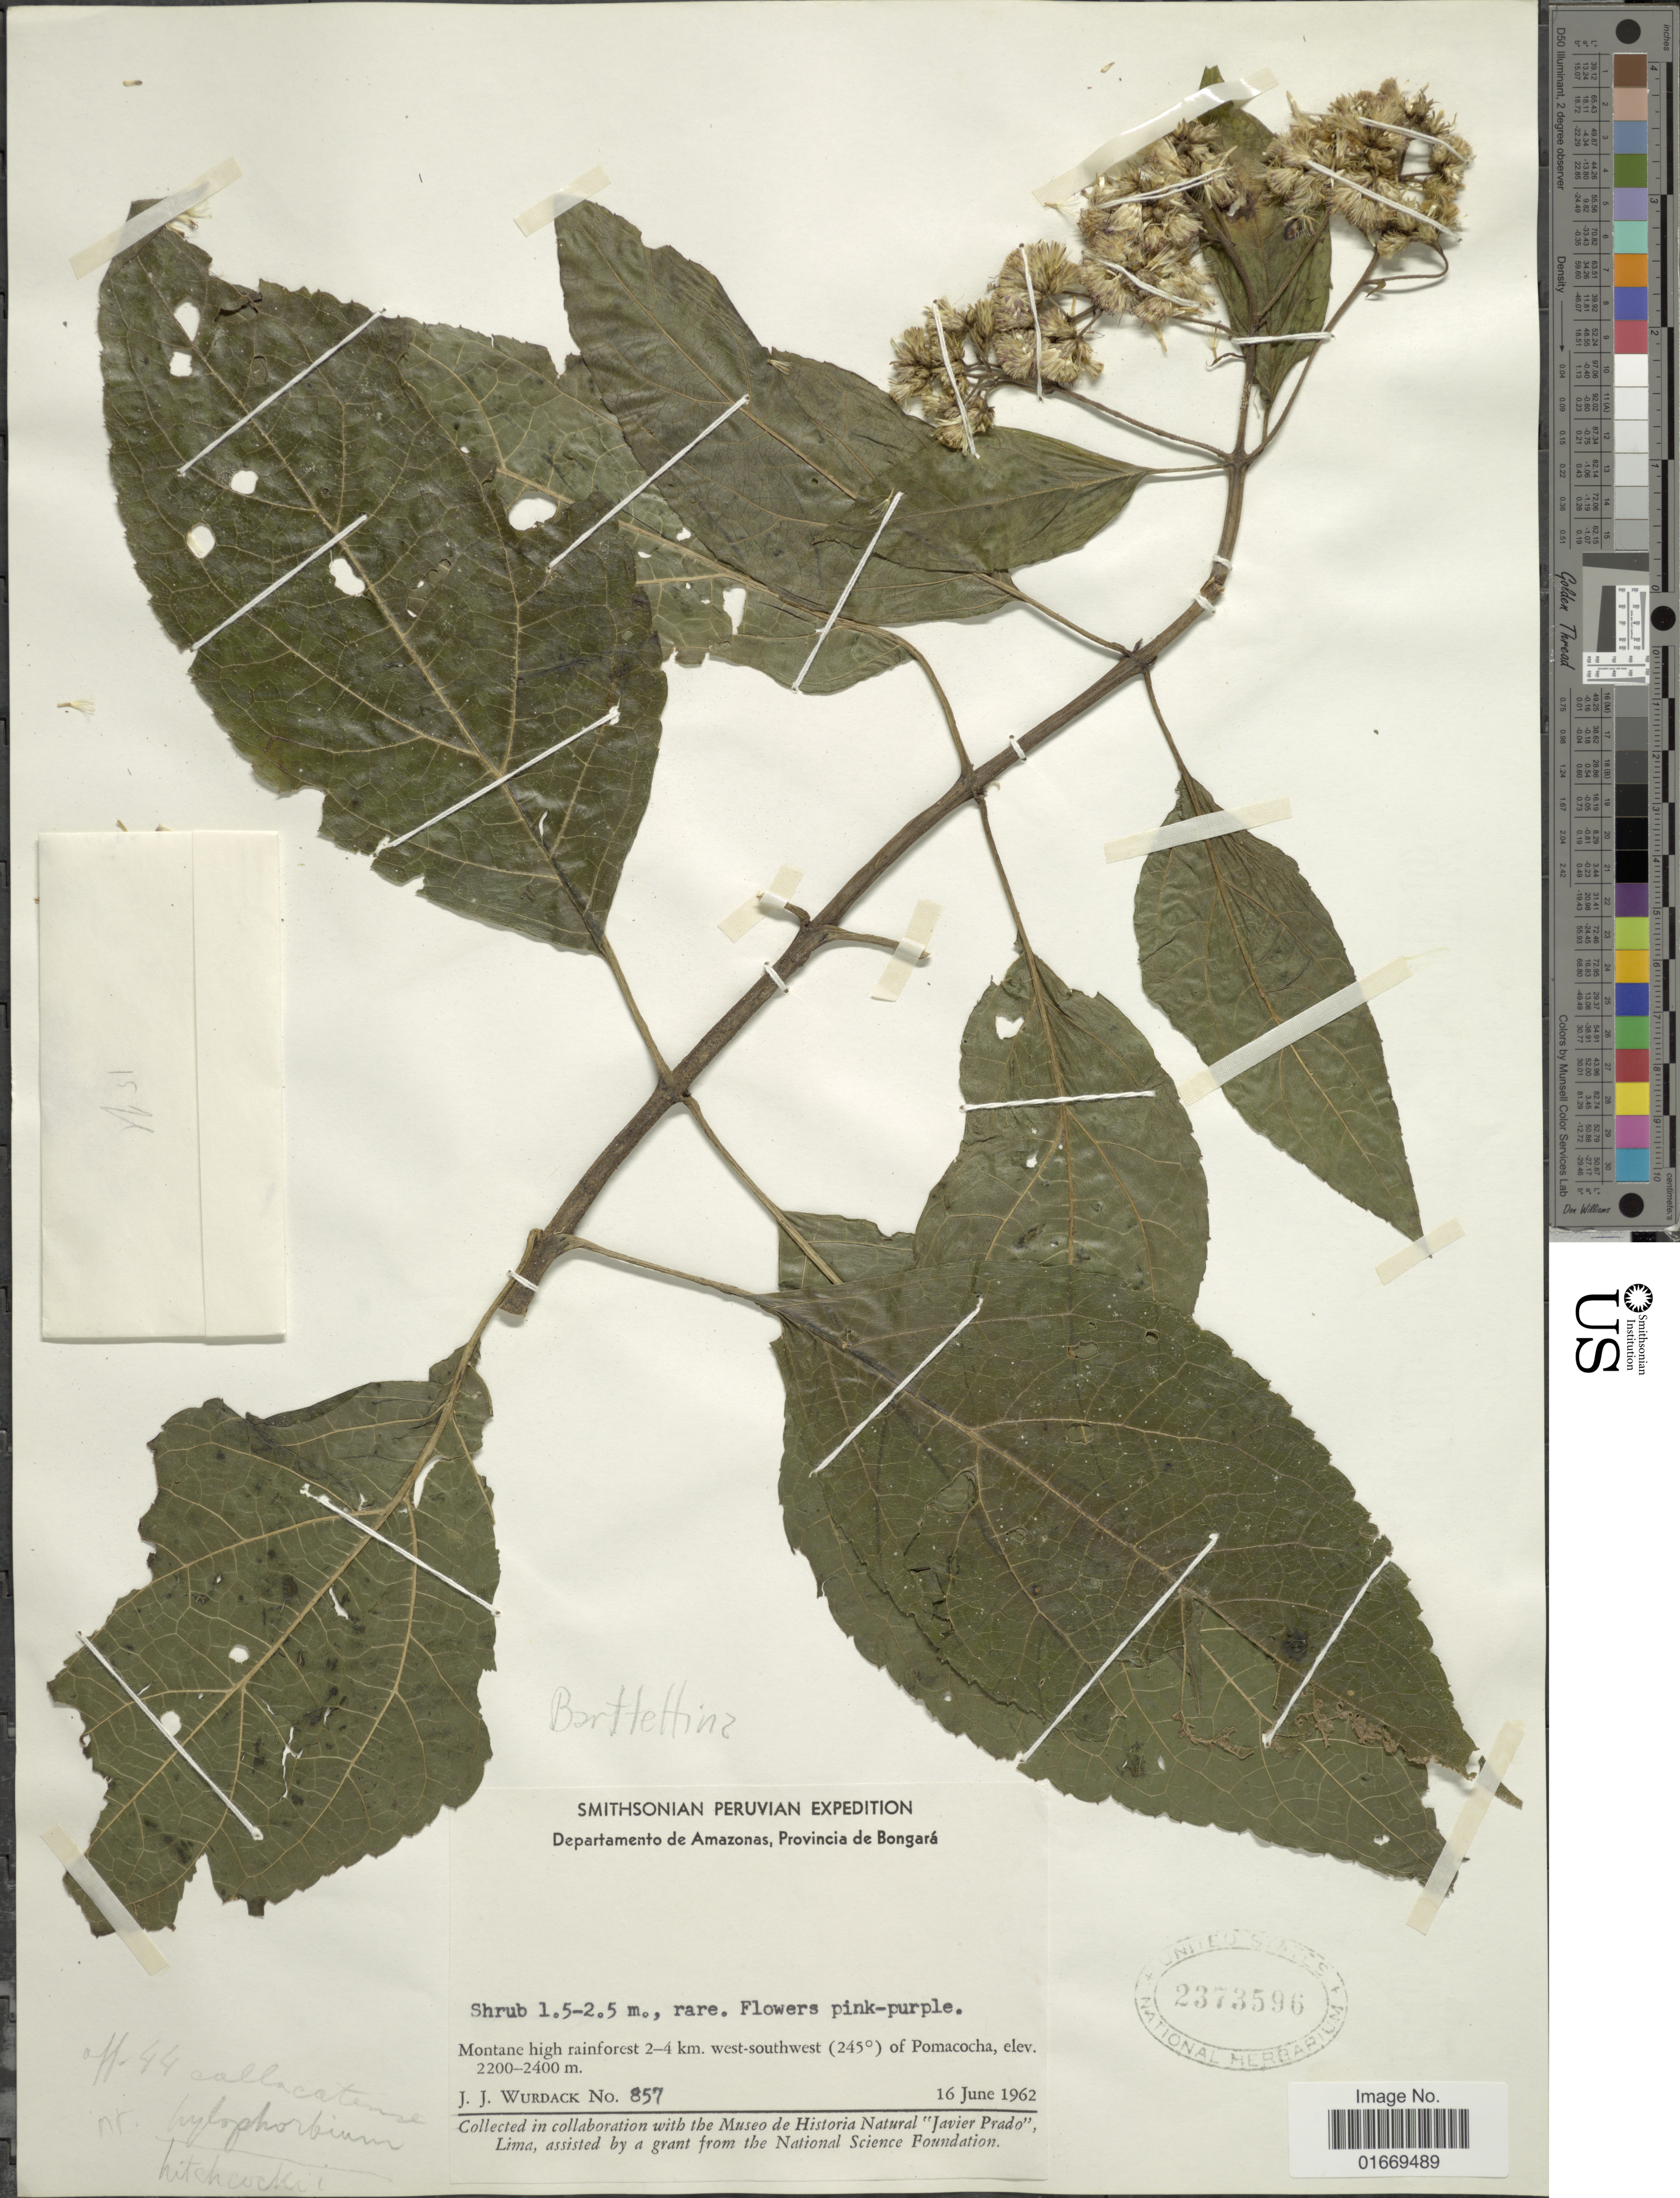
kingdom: Plantae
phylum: Tracheophyta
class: Magnoliopsida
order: Asterales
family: Asteraceae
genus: Bartlettina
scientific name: Bartlettina sp.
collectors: J. J. Wurdack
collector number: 857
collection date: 1962-06-16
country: Peru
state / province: Amazonas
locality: Departamento de Amazonas, Provincia de Bongará, Montane high rainforest 2-4 km. west-southwest (245°) of Pomacocha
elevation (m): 2200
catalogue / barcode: US 2373596